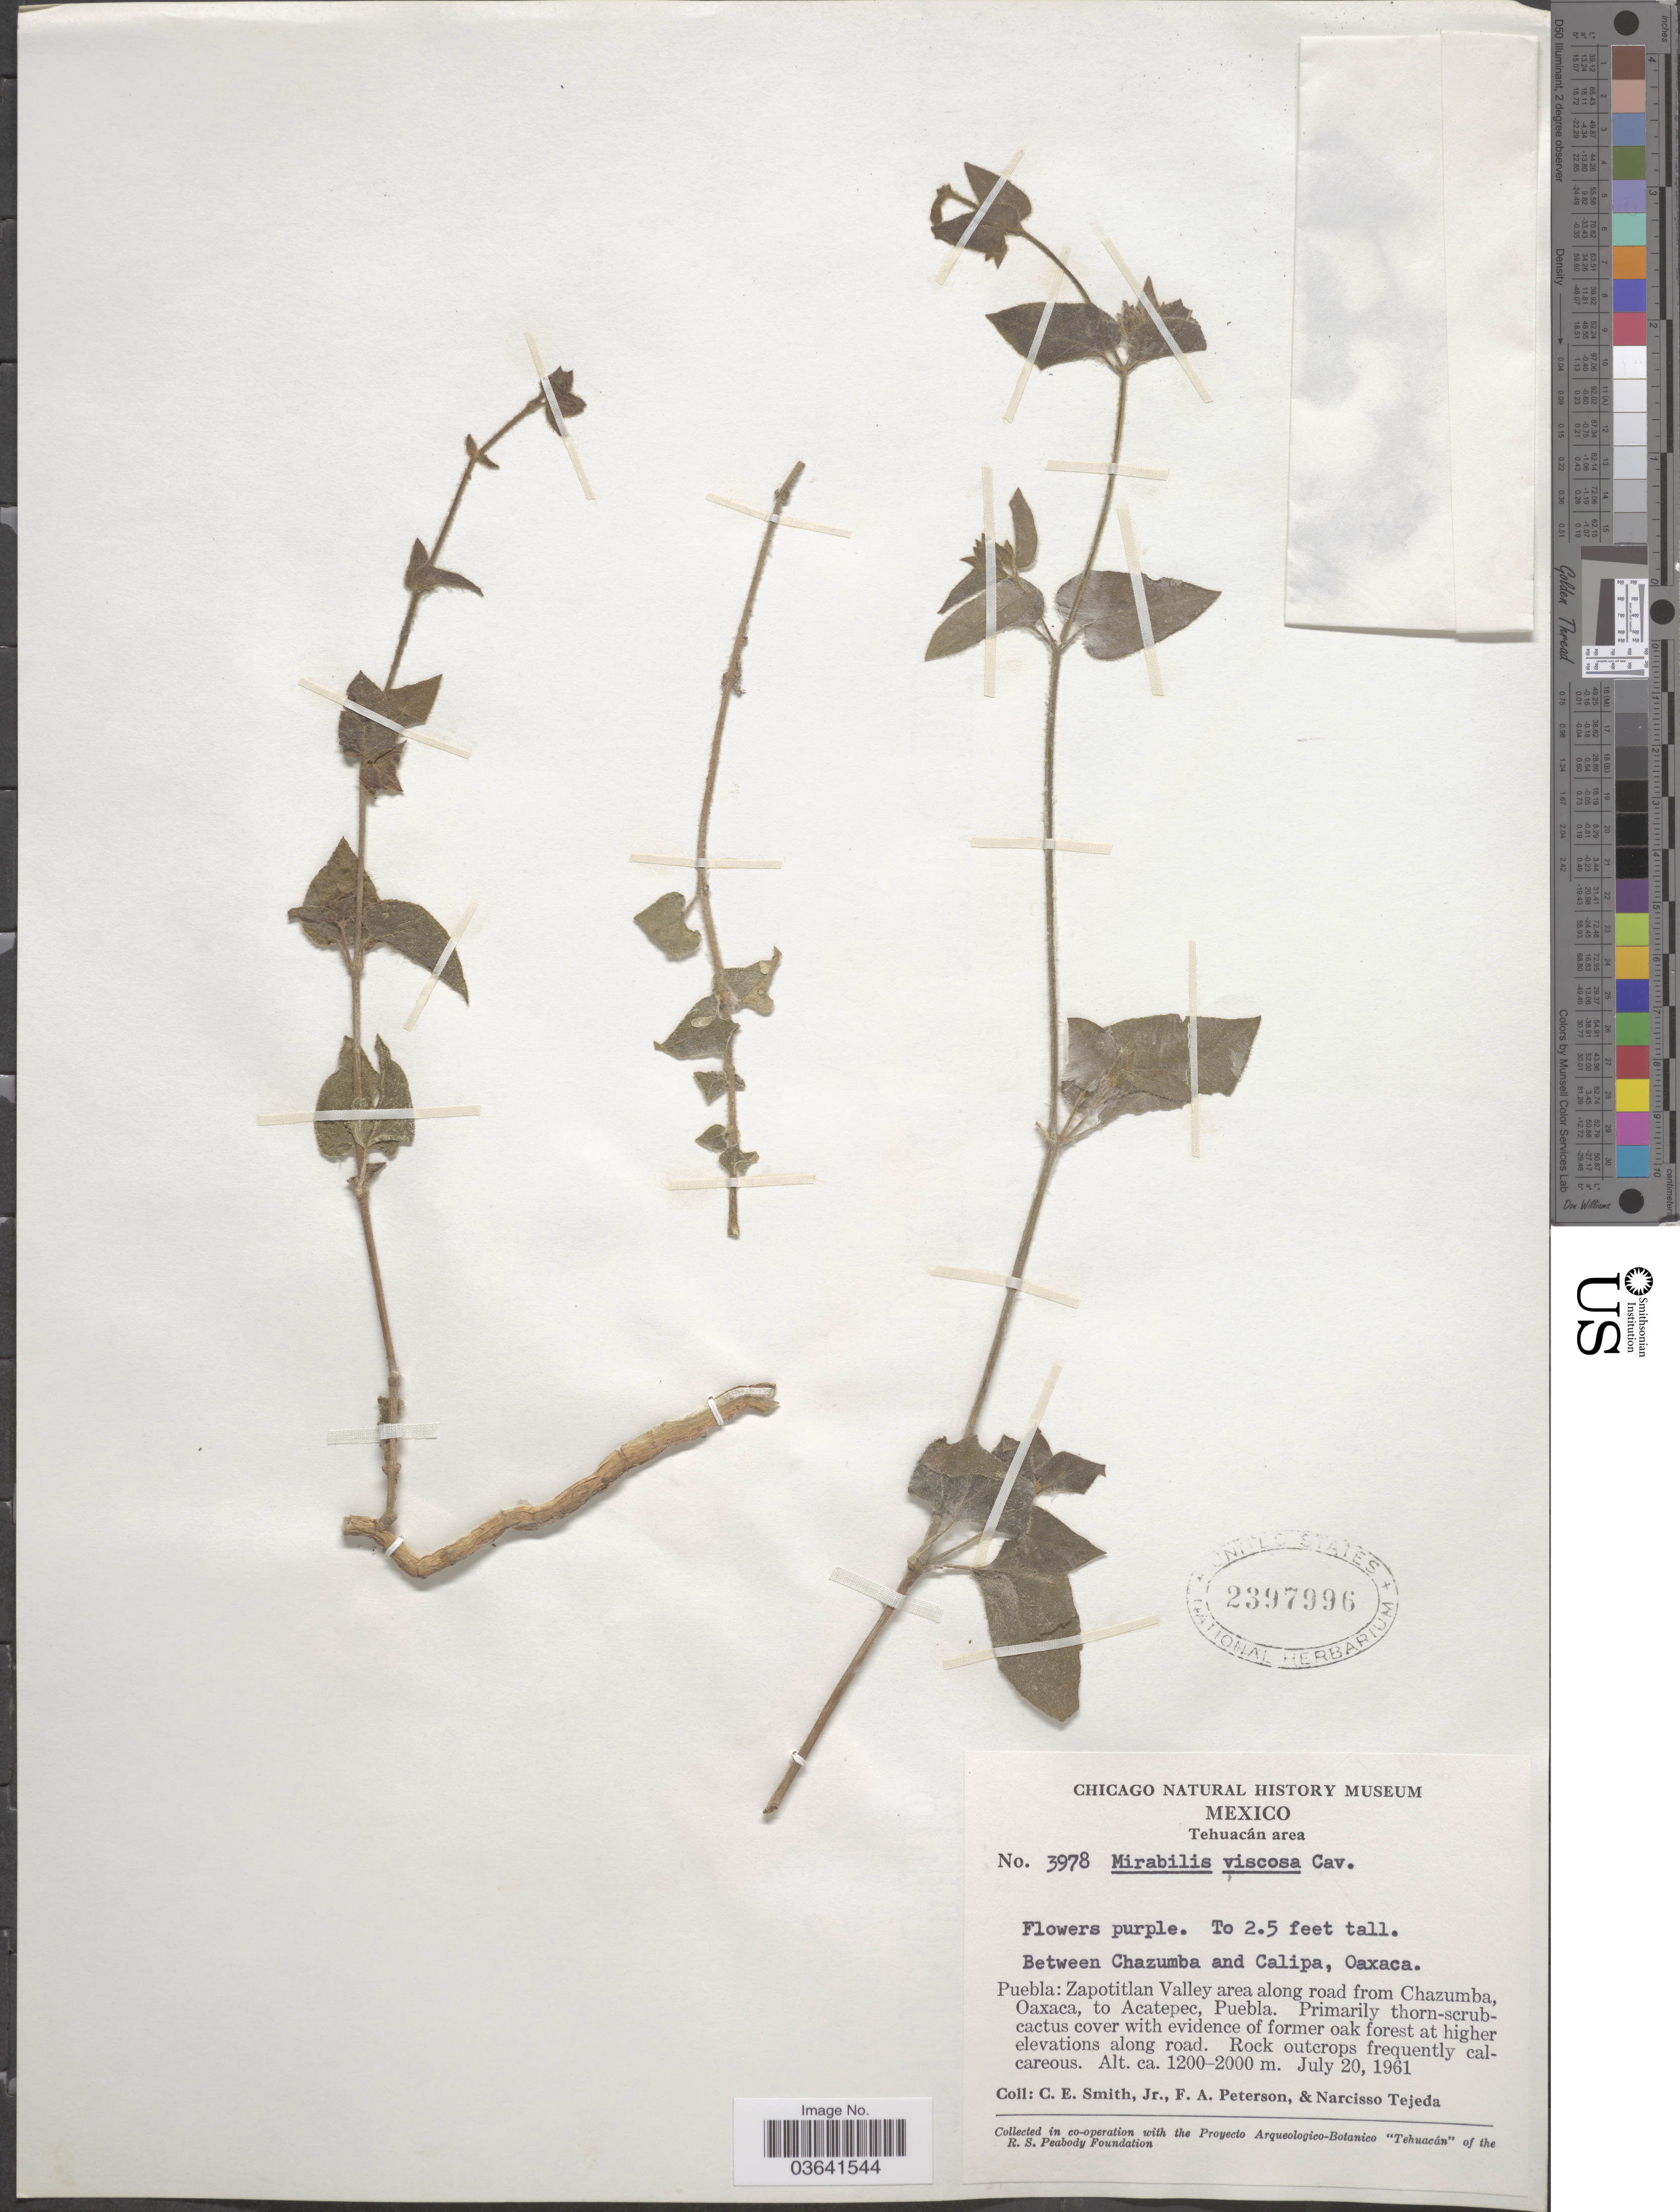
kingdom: Plantae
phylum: Tracheophyta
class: Magnoliopsida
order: Caryophyllales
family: Nyctaginaceae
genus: Mirabilis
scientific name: Mirabilis viscosa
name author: Cav.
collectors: C. E. Smith Jr., F. A. Peterson & N. Tejeda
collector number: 3978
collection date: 1961-07-20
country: Mexico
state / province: Puebla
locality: Tehuacán area. Puebla: Zapotitlan Valley area along road from Chazumba, Oaxaca, to Acatepec, Puebla.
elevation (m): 1200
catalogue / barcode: US 2397996